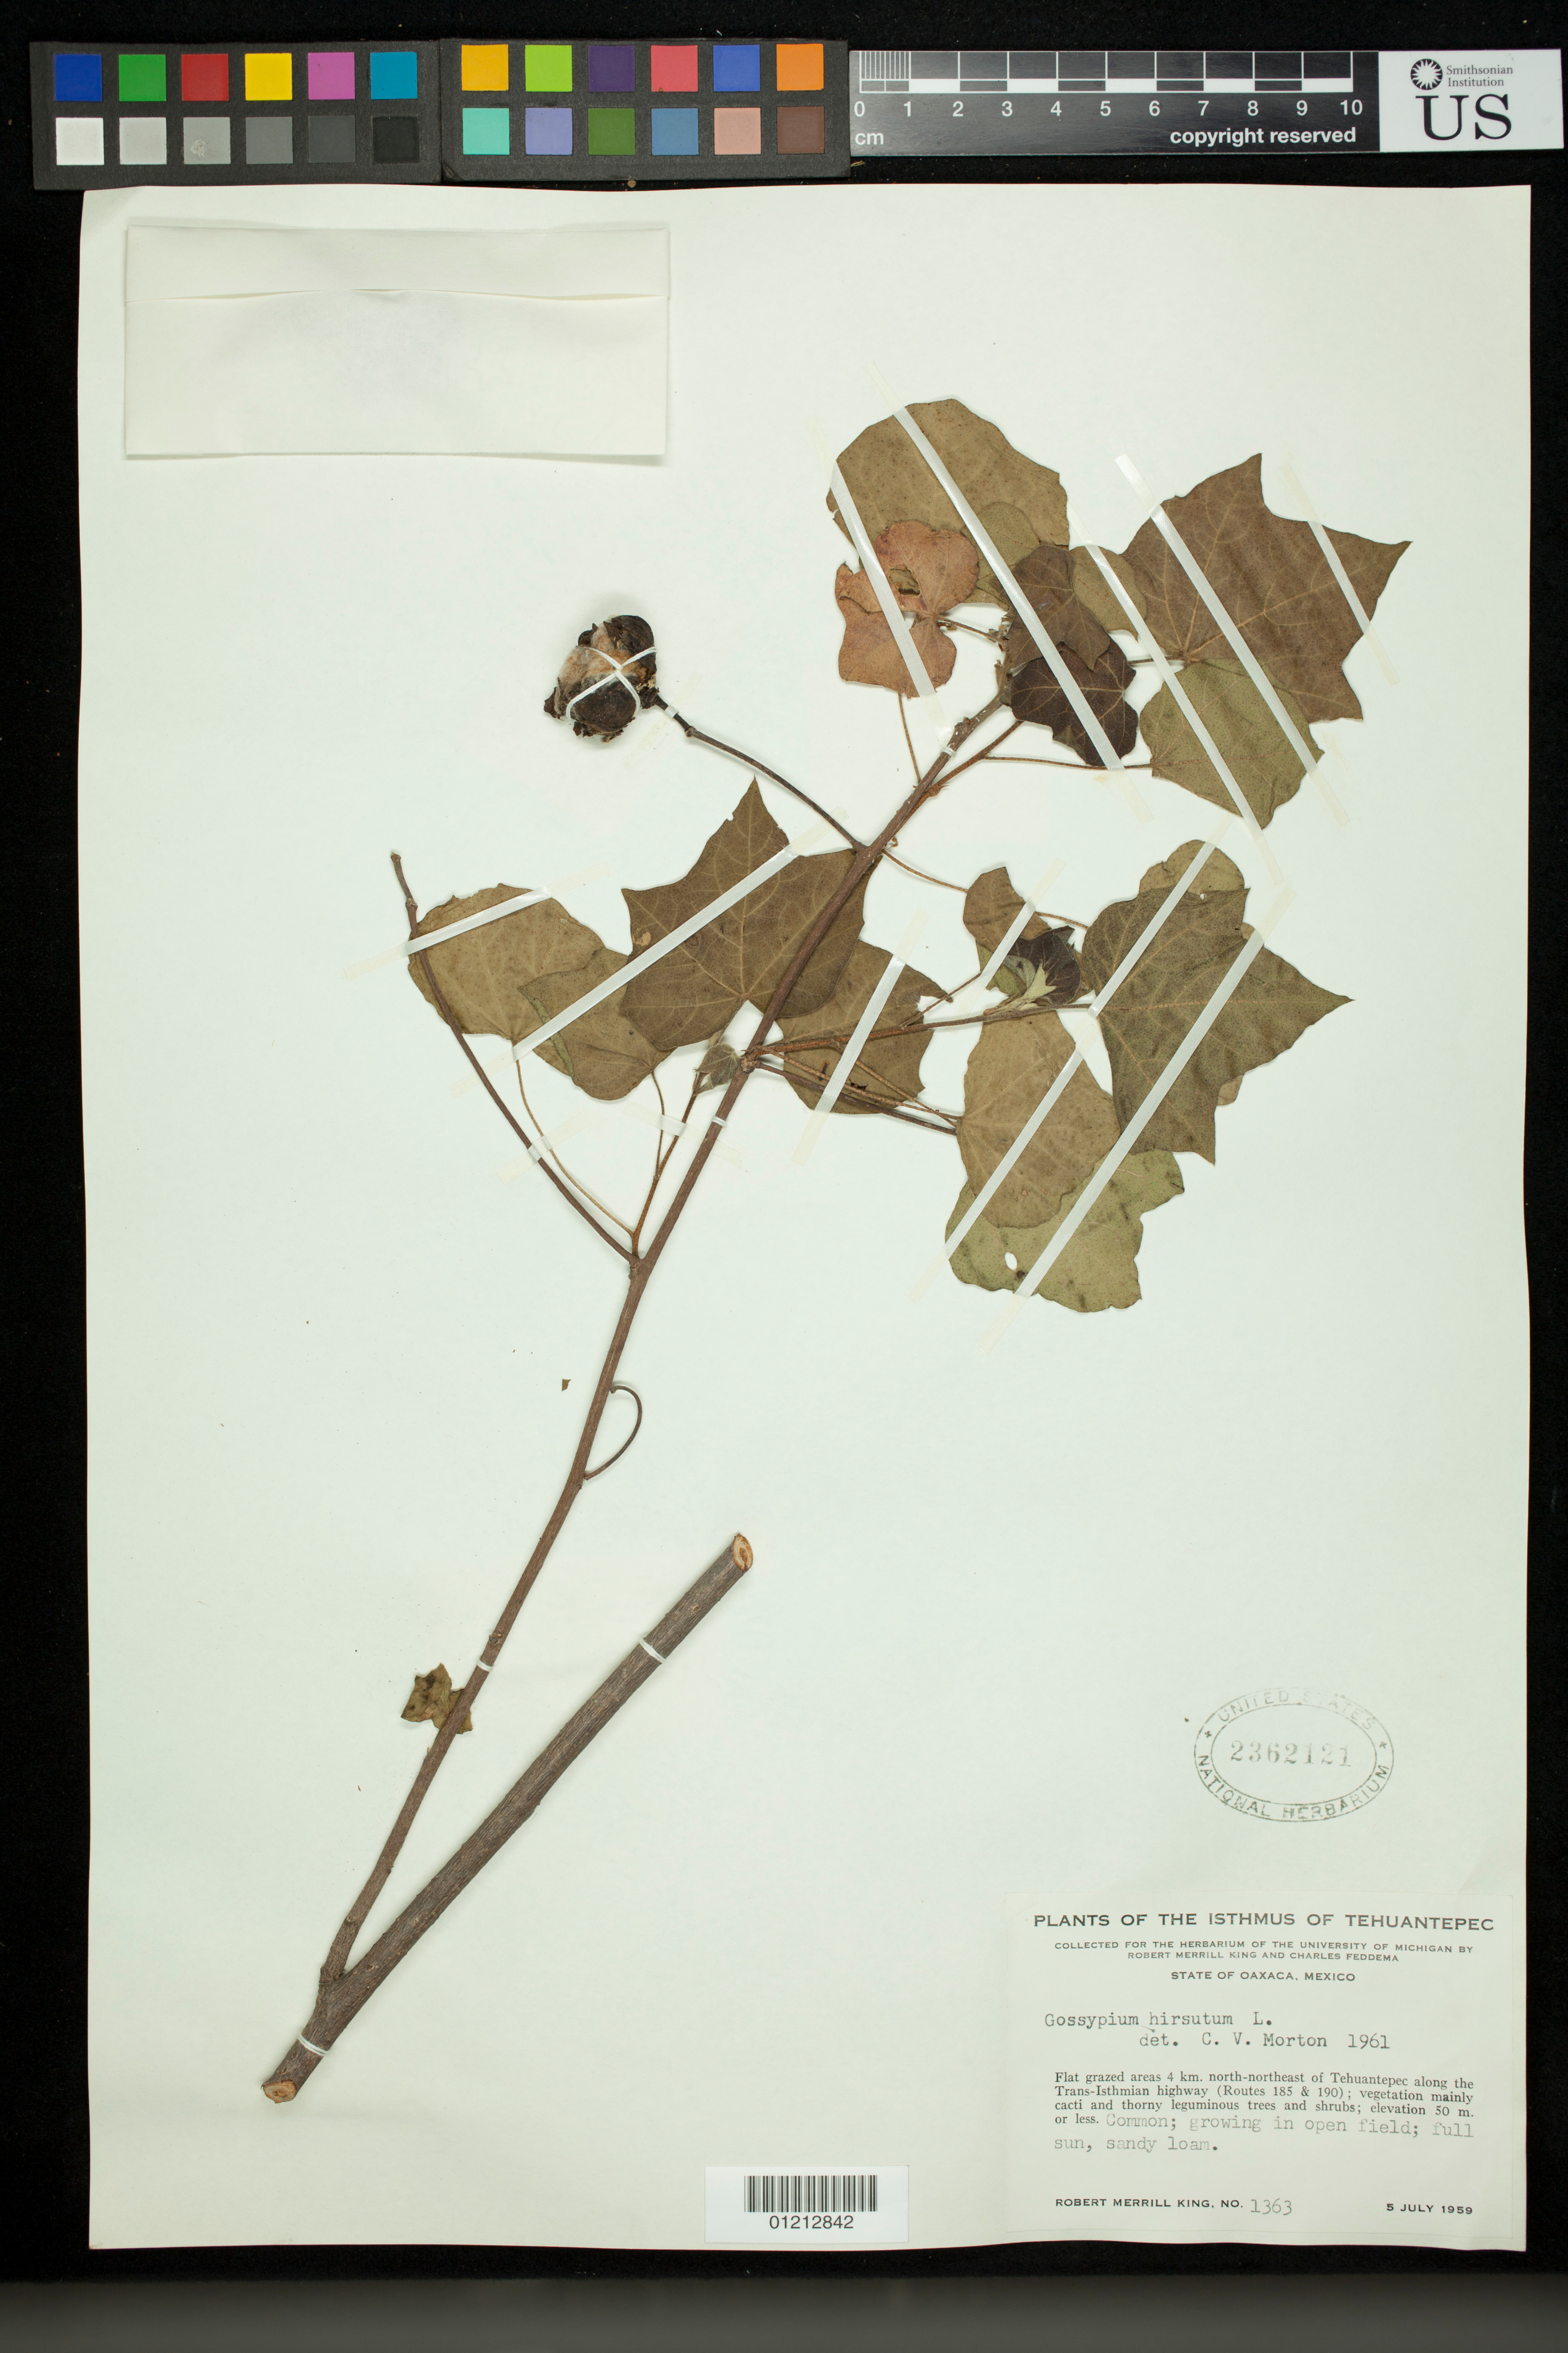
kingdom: Plantae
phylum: Tracheophyta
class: Magnoliopsida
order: Malvales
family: Malvaceae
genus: Gossypium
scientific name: Gossypium hirsutum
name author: L.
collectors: R. M. King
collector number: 1363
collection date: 1959-07-05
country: Mexico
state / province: Oaxaca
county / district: Tehuantepec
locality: Flat grazed areas 4 km. NNE of Tehuantepec along the Trans-Isthmian highway (Routes 185 & 190); vegetation mainly cacti and thorny leguminous trees and shrubs. Common; growing in open field; full sun, sandy loam.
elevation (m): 50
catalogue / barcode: US 2362121